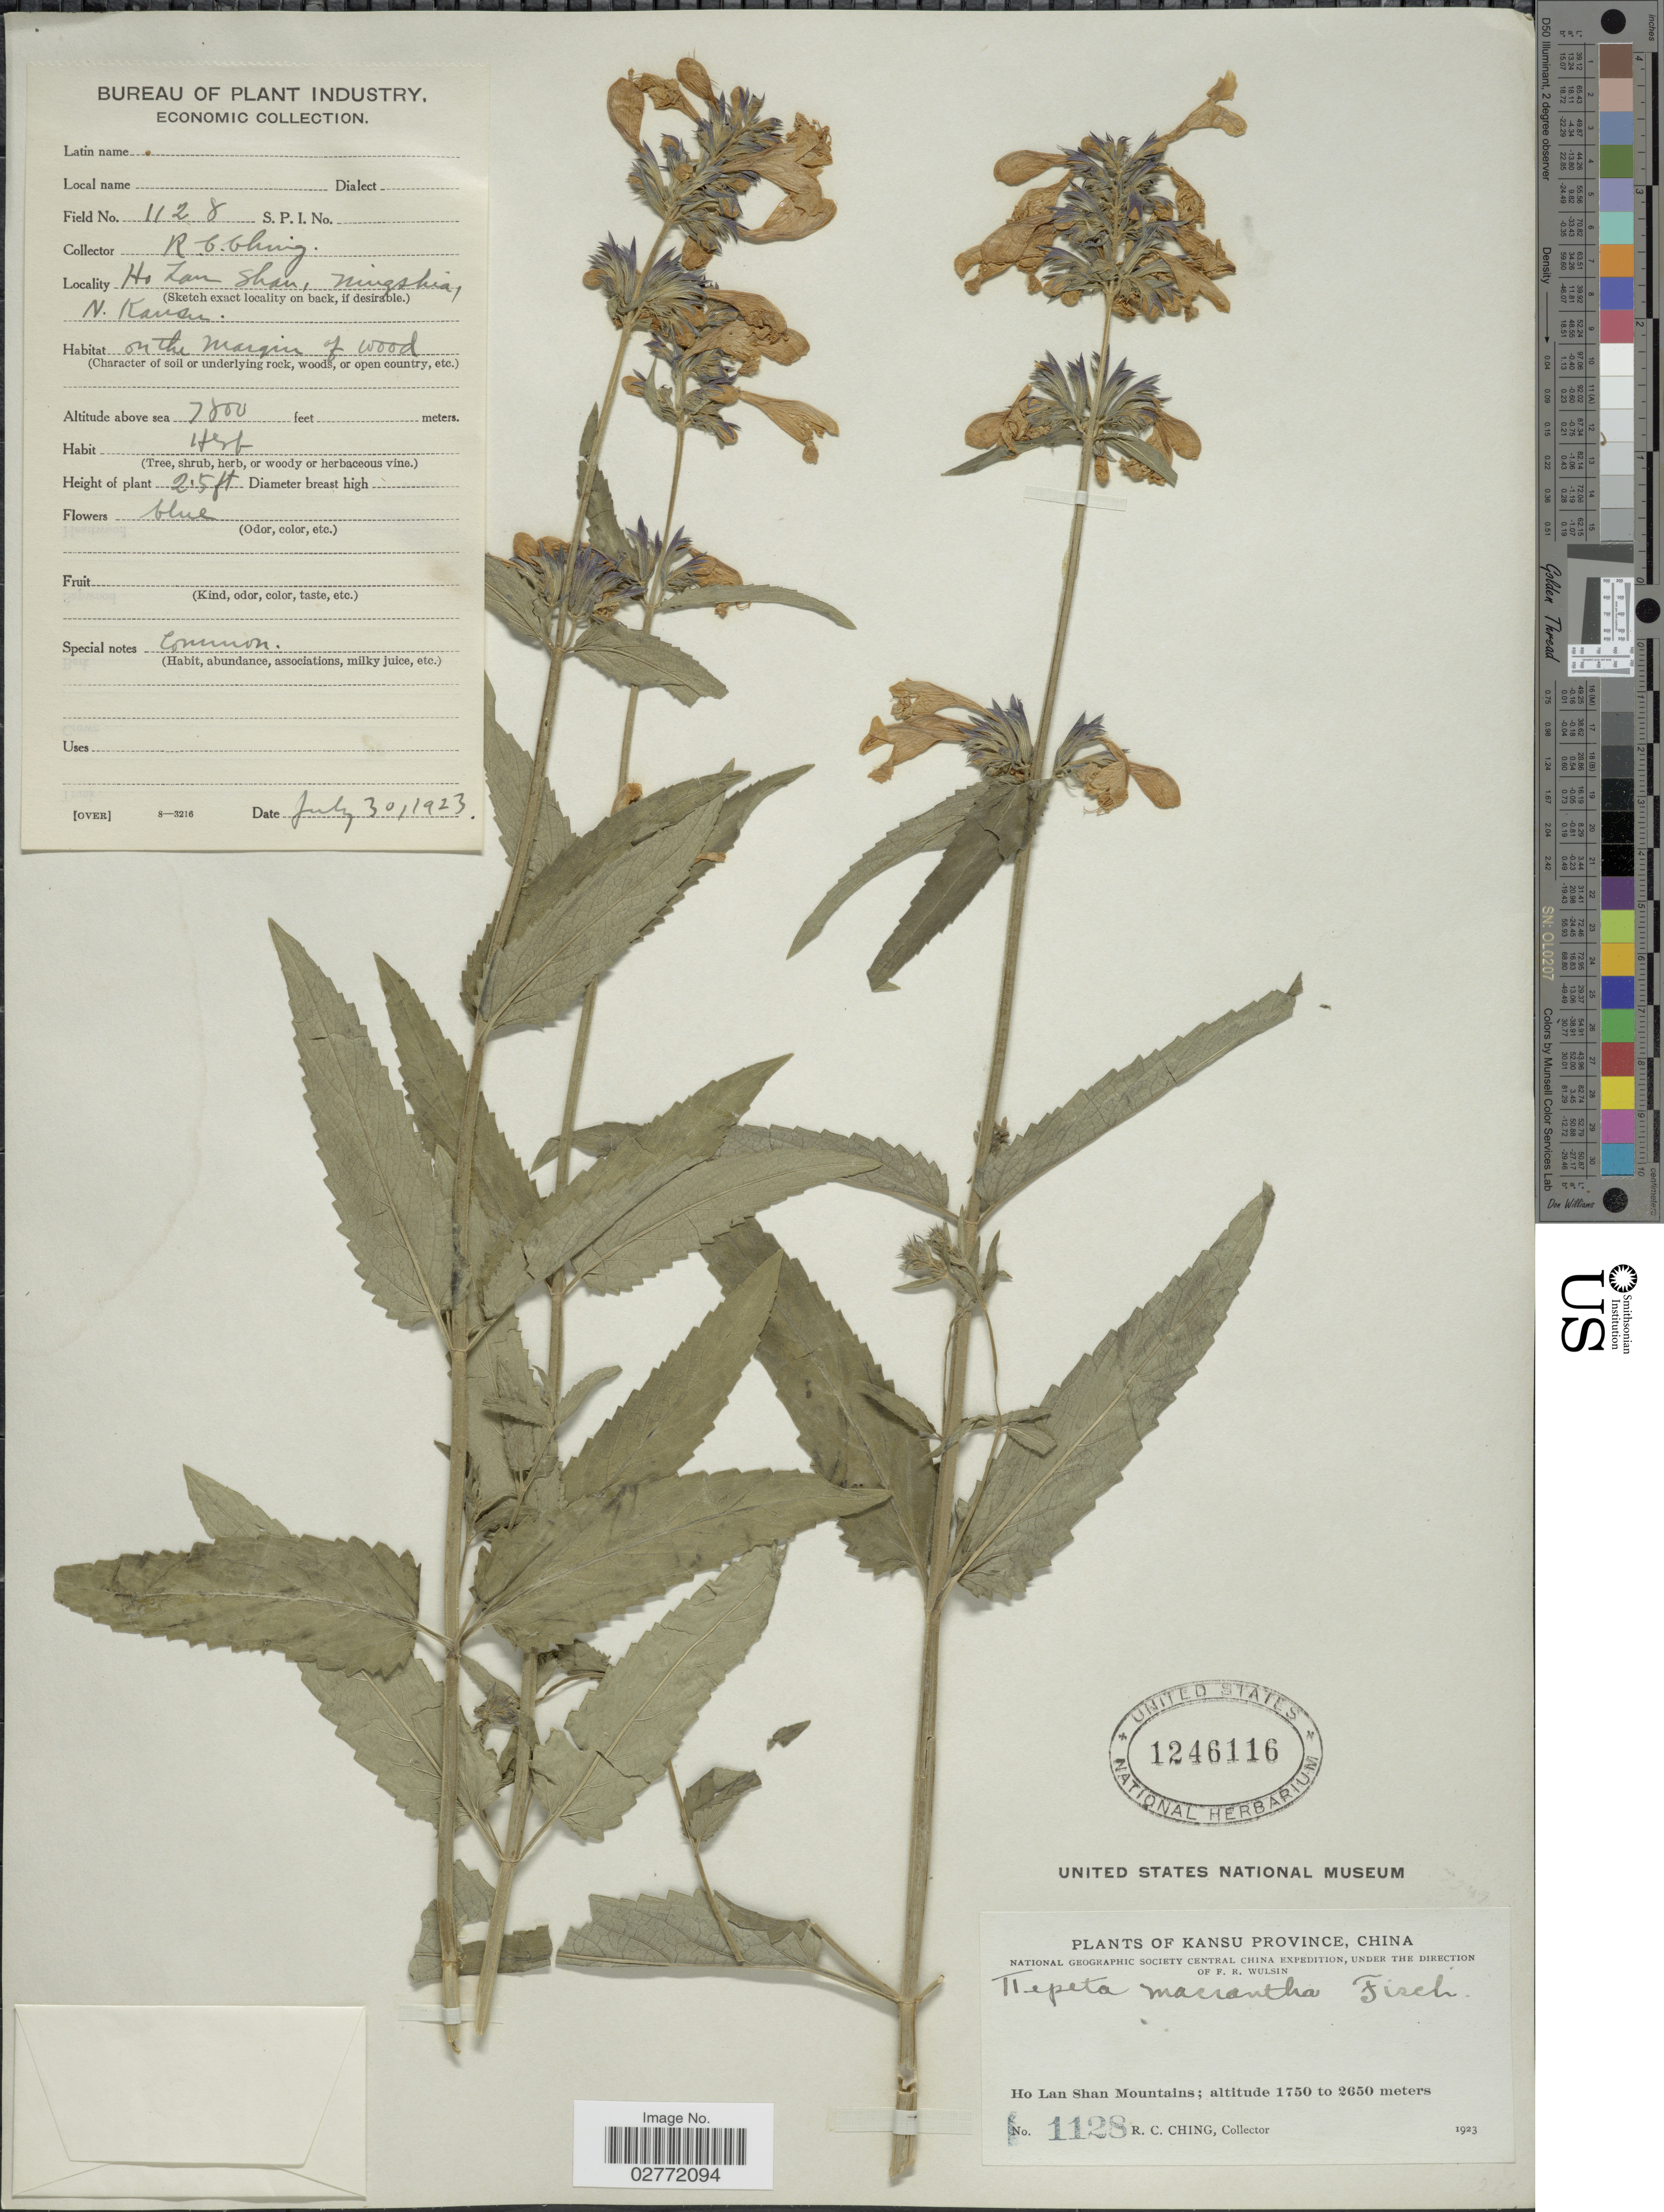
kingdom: Plantae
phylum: Tracheophyta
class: Magnoliopsida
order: Lamiales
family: Lamiaceae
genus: Nepeta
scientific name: Nepeta macrantha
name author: Fisch.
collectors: R. C. Ching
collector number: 1128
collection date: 1923-07-30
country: China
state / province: Gansu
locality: Kansu Province, Ho Lan Shan Mountains, Ningshia, N. Kansu.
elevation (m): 2377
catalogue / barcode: US 1246116